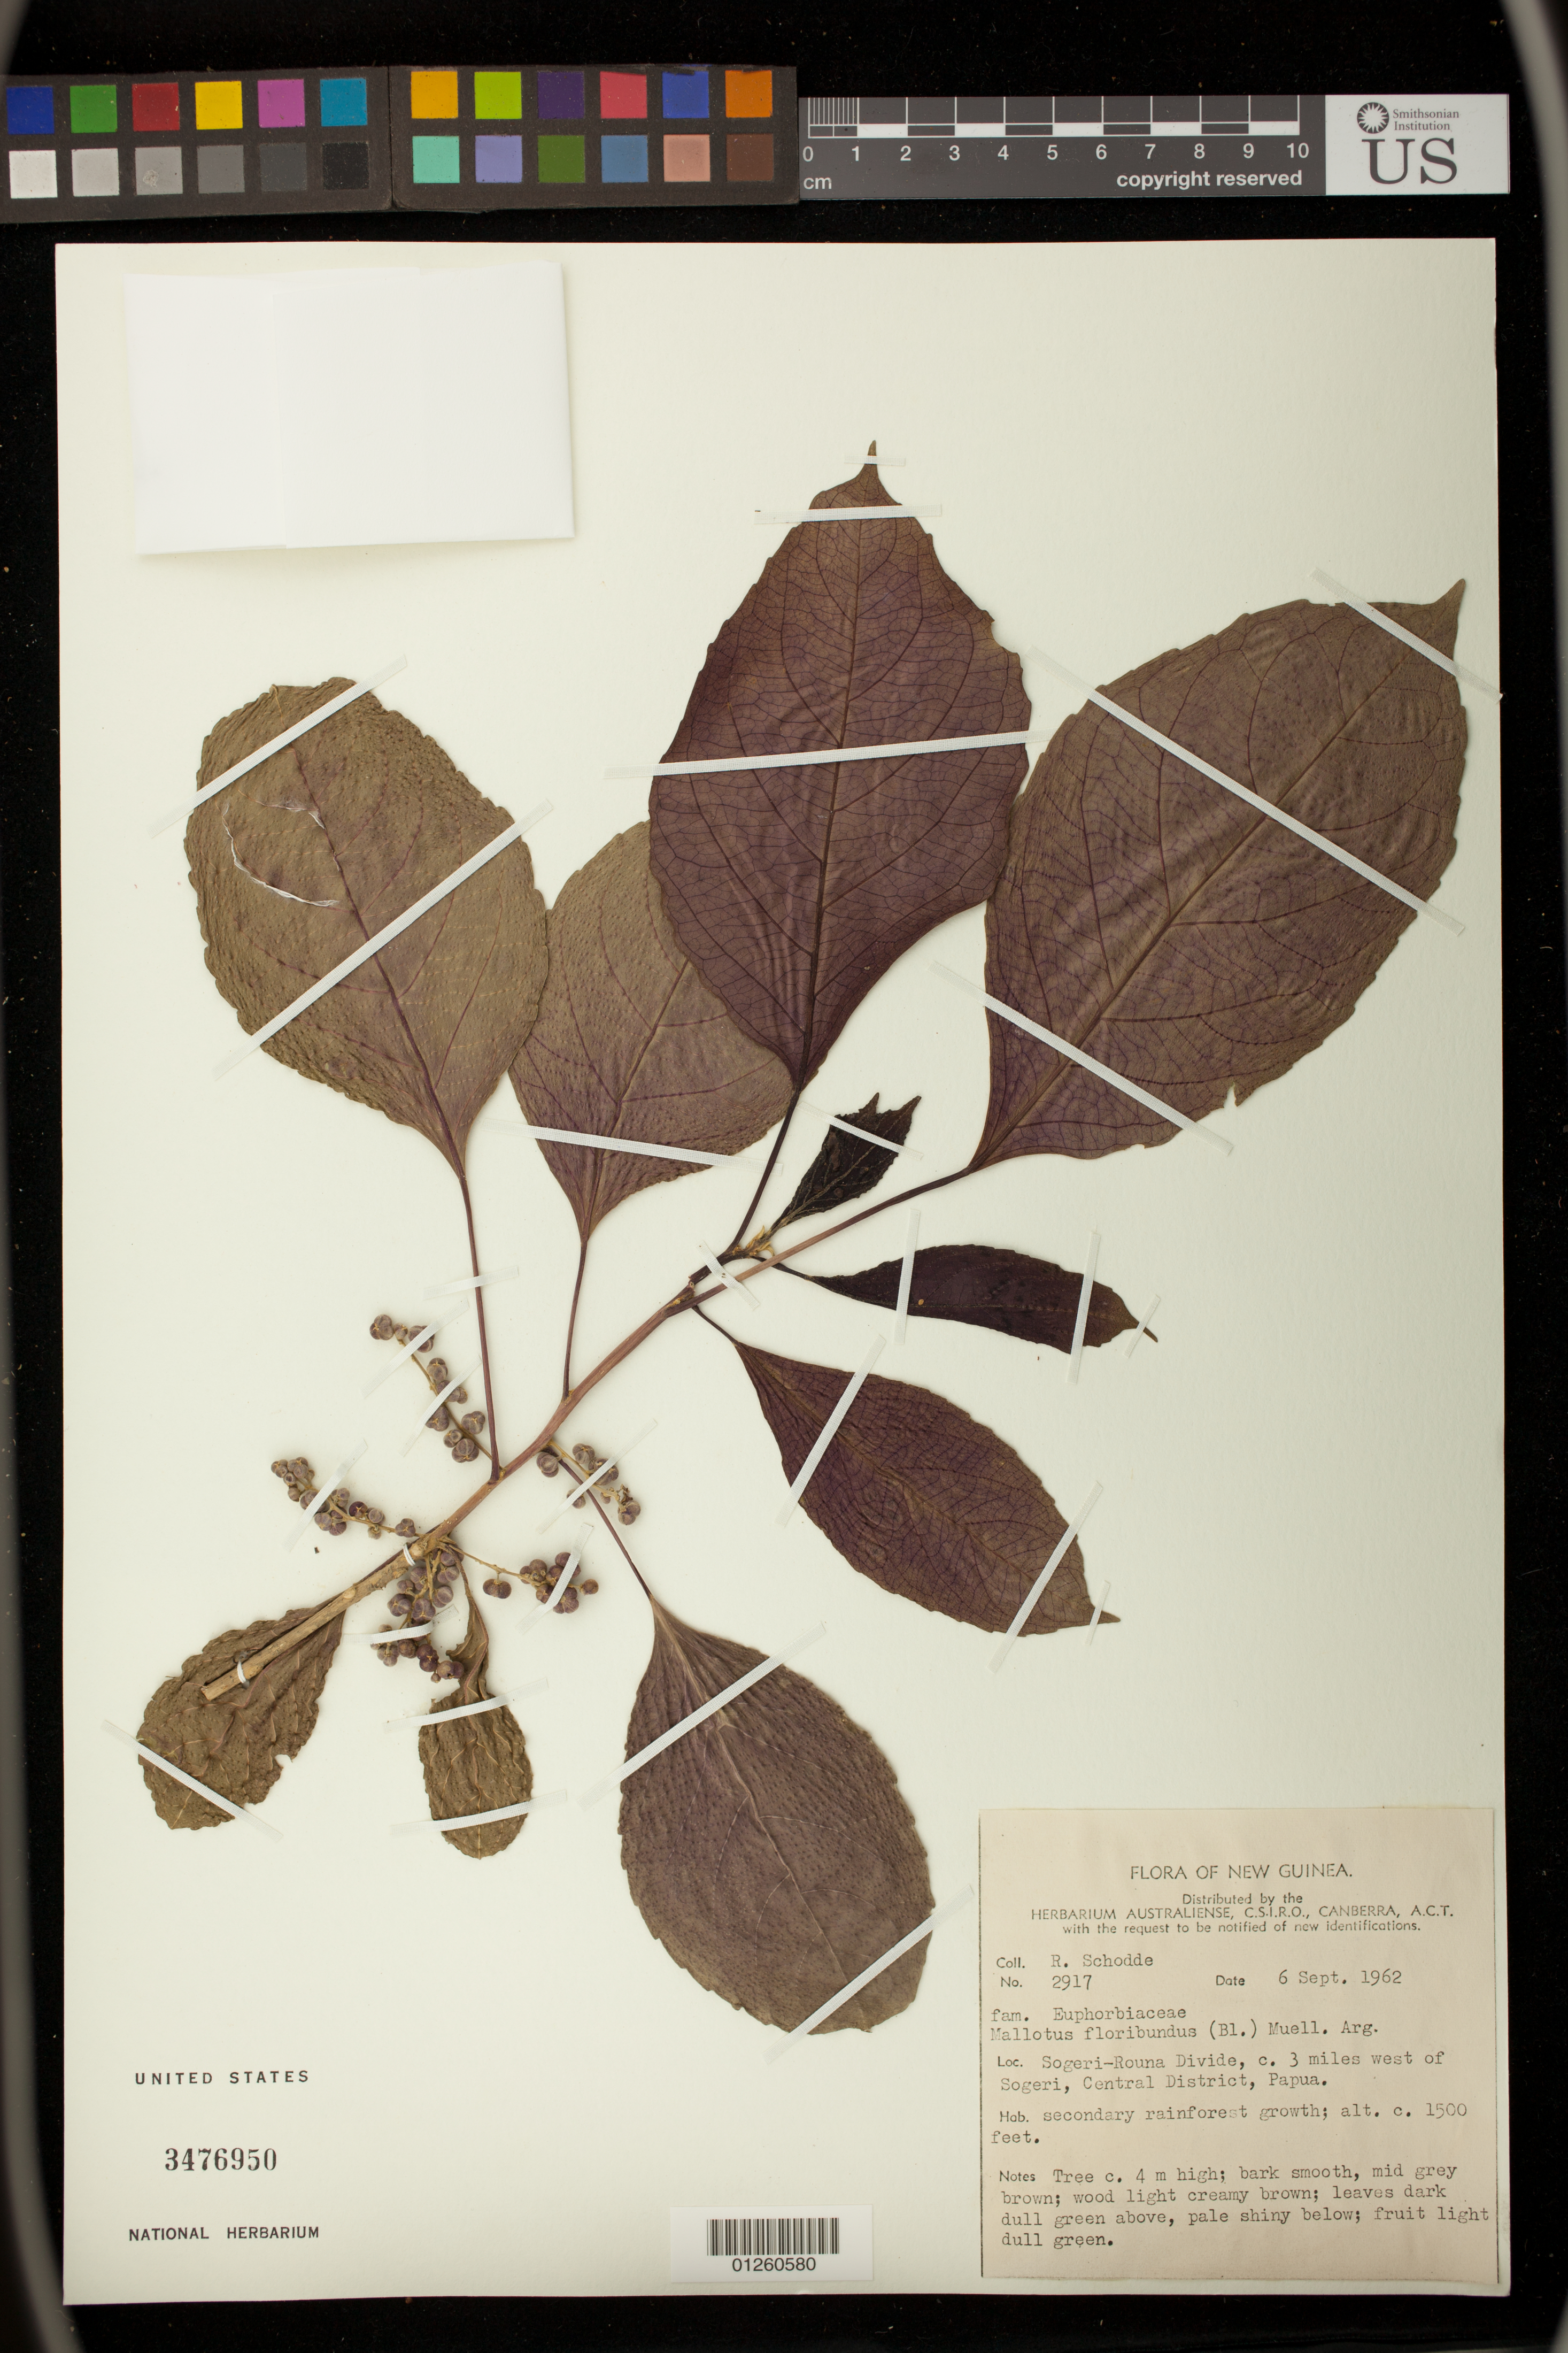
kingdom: Plantae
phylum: Tracheophyta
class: Magnoliopsida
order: Malpighiales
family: Euphorbiaceae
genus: Mallotus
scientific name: Mallotus floribundus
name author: (Blume) Müll. Arg.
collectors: L. A. Craven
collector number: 2917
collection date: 1962-09-06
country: Papua New Guinea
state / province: Central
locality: Sogeri-Rouna Divide, c. 3 miles west of Sogeri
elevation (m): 457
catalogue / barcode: US 3476950